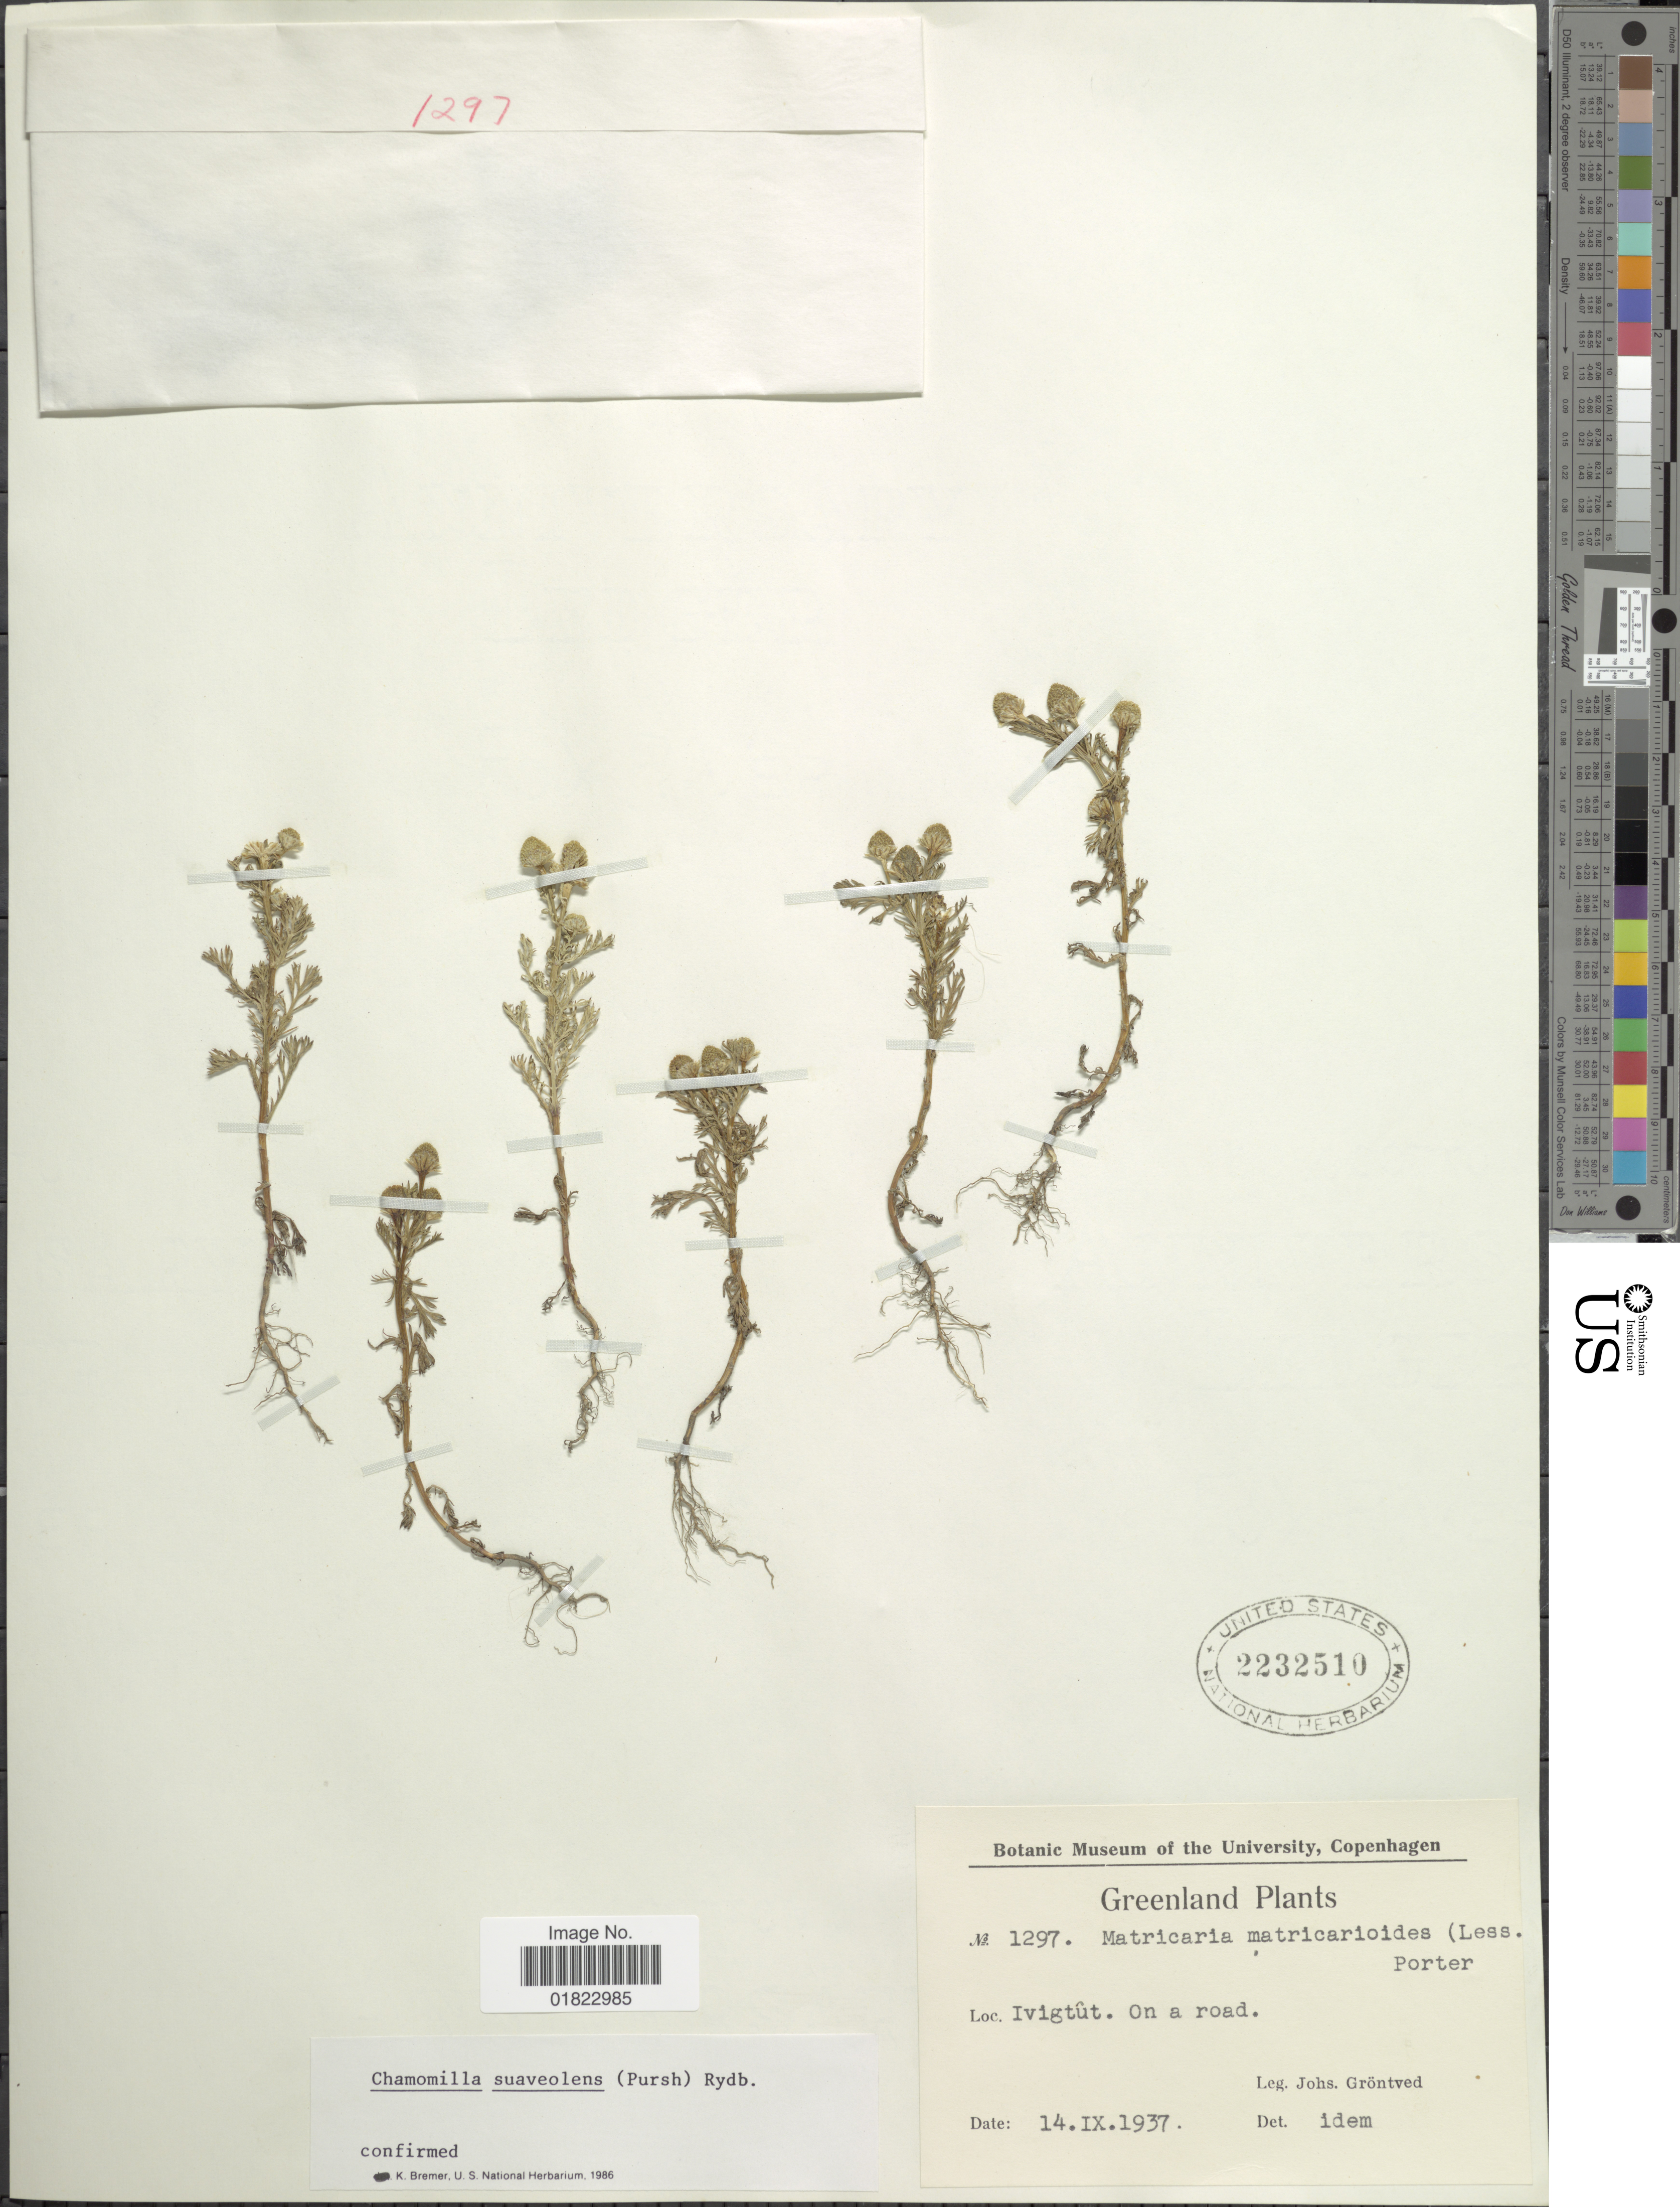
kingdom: Plantae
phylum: Tracheophyta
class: Magnoliopsida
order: Asterales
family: Asteraceae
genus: Matricaria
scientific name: Matricaria matricarioides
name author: (Less.) Porter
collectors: J. Gröntved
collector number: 1297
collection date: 1937-09-14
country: Greenland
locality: Greenland. Ivigut, On a road.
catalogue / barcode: US 2232510